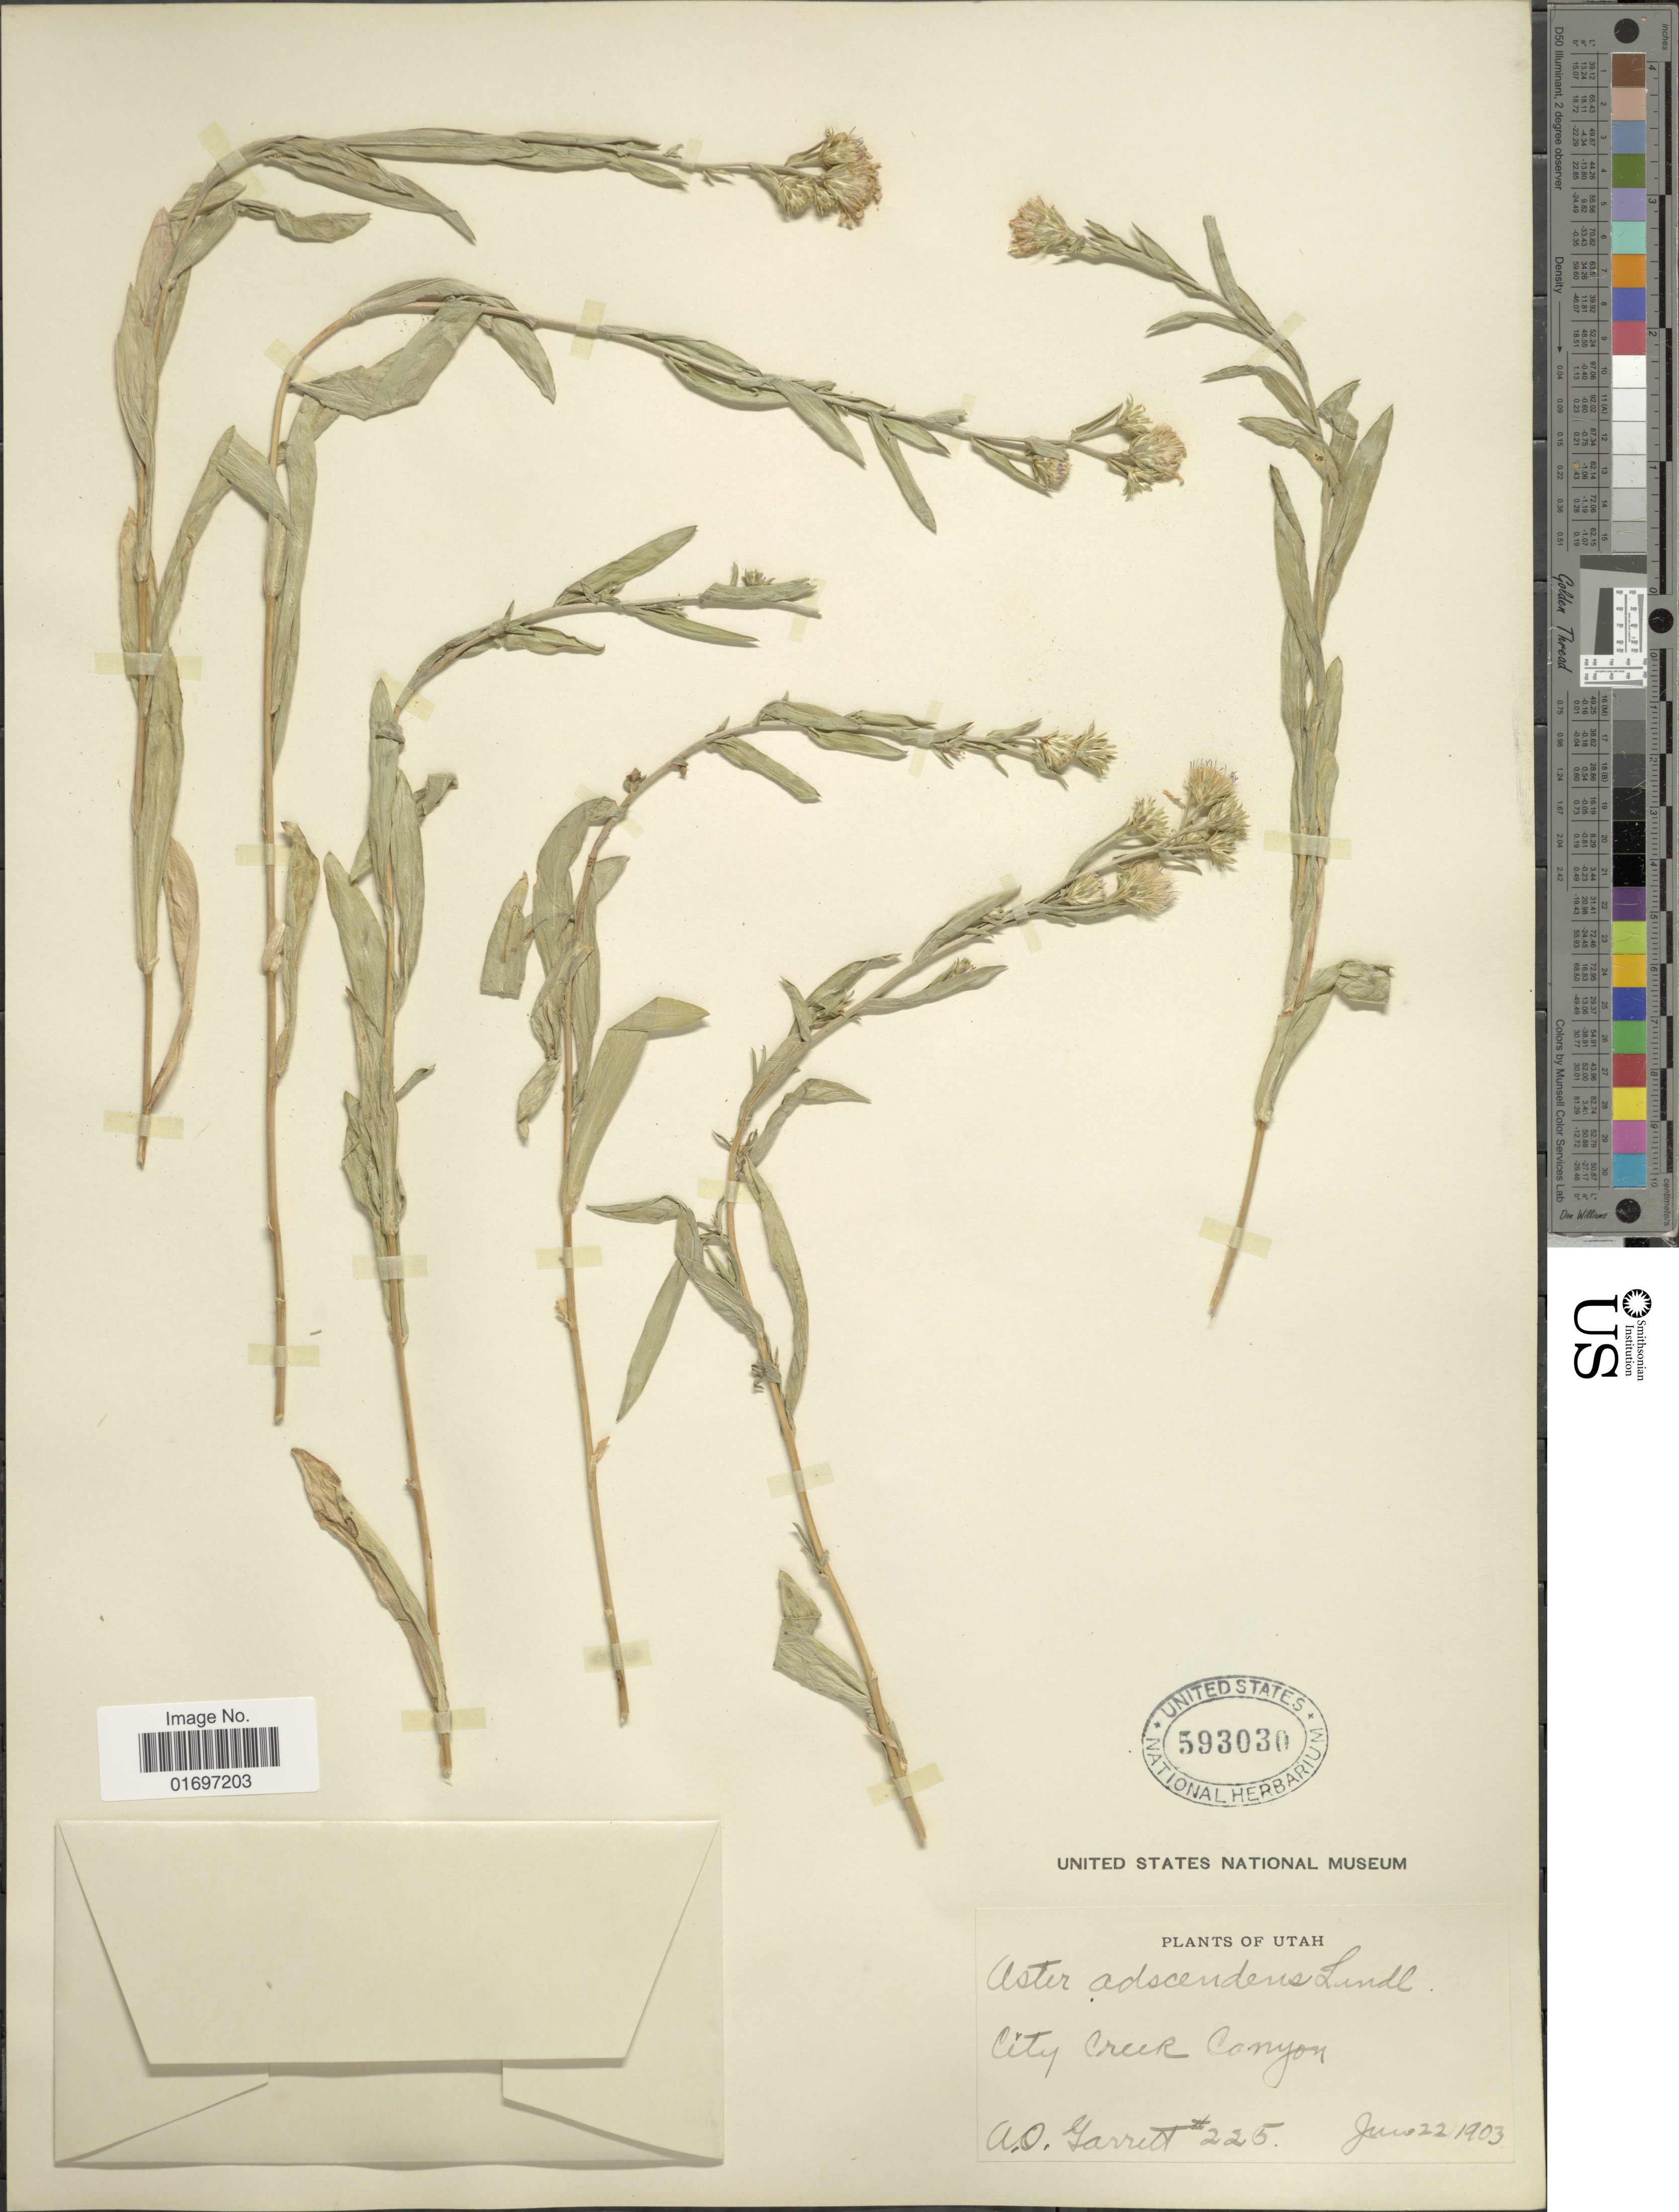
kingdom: Plantae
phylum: Tracheophyta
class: Magnoliopsida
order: Asterales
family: Asteraceae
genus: Symphyotrichum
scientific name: Symphyotrichum ascendens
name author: (Lindl.) G.L. Nesom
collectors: A. O. Garrett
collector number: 225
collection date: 1903-06-22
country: United States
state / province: Utah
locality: Utah. City Creek Canyon.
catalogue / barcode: US 593030